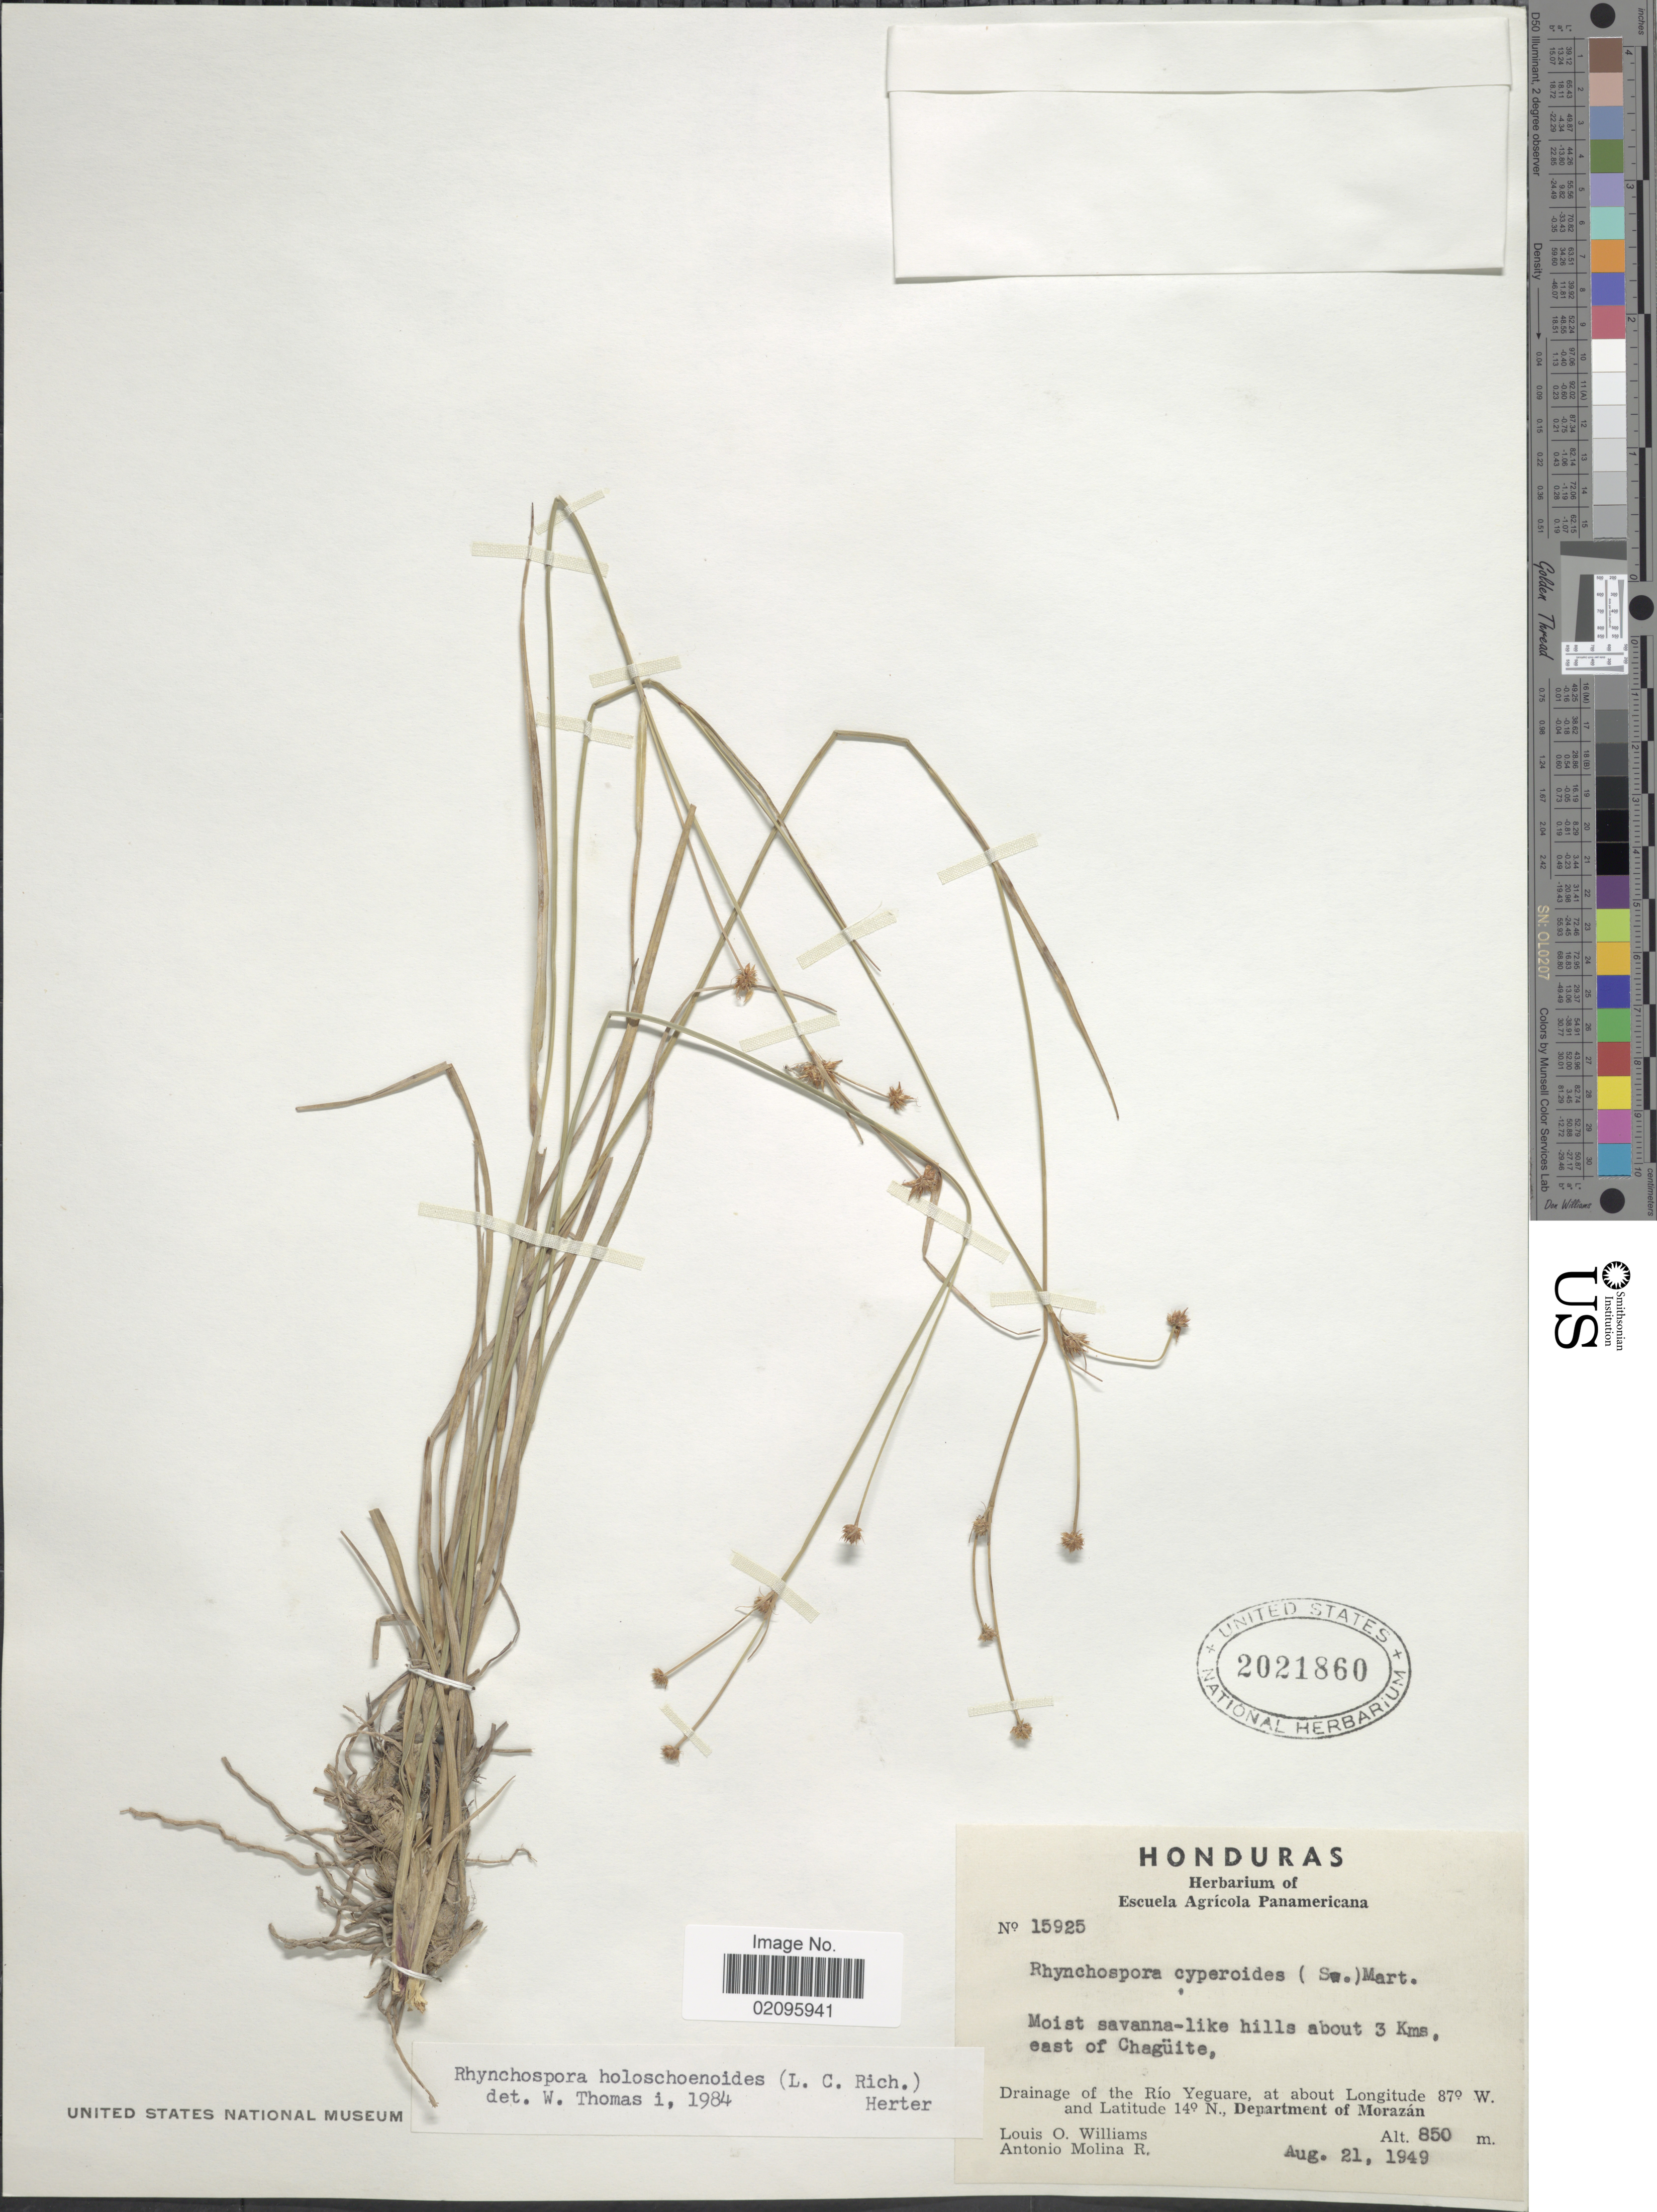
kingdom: Plantae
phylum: Tracheophyta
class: Liliopsida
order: Poales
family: Cyperaceae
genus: Rhynchospora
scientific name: Rhynchospora holoschoenoides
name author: (Rich.) Herter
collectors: L. O. Williams & A. Molina R.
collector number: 15925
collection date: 1949-08-21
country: Honduras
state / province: Fco. Morazán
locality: Moist savanna-like hills about 3 Kms. east of Chaguite, Drainage of the Rio Yeguare, Department of Morazan.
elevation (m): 850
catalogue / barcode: US 2021860